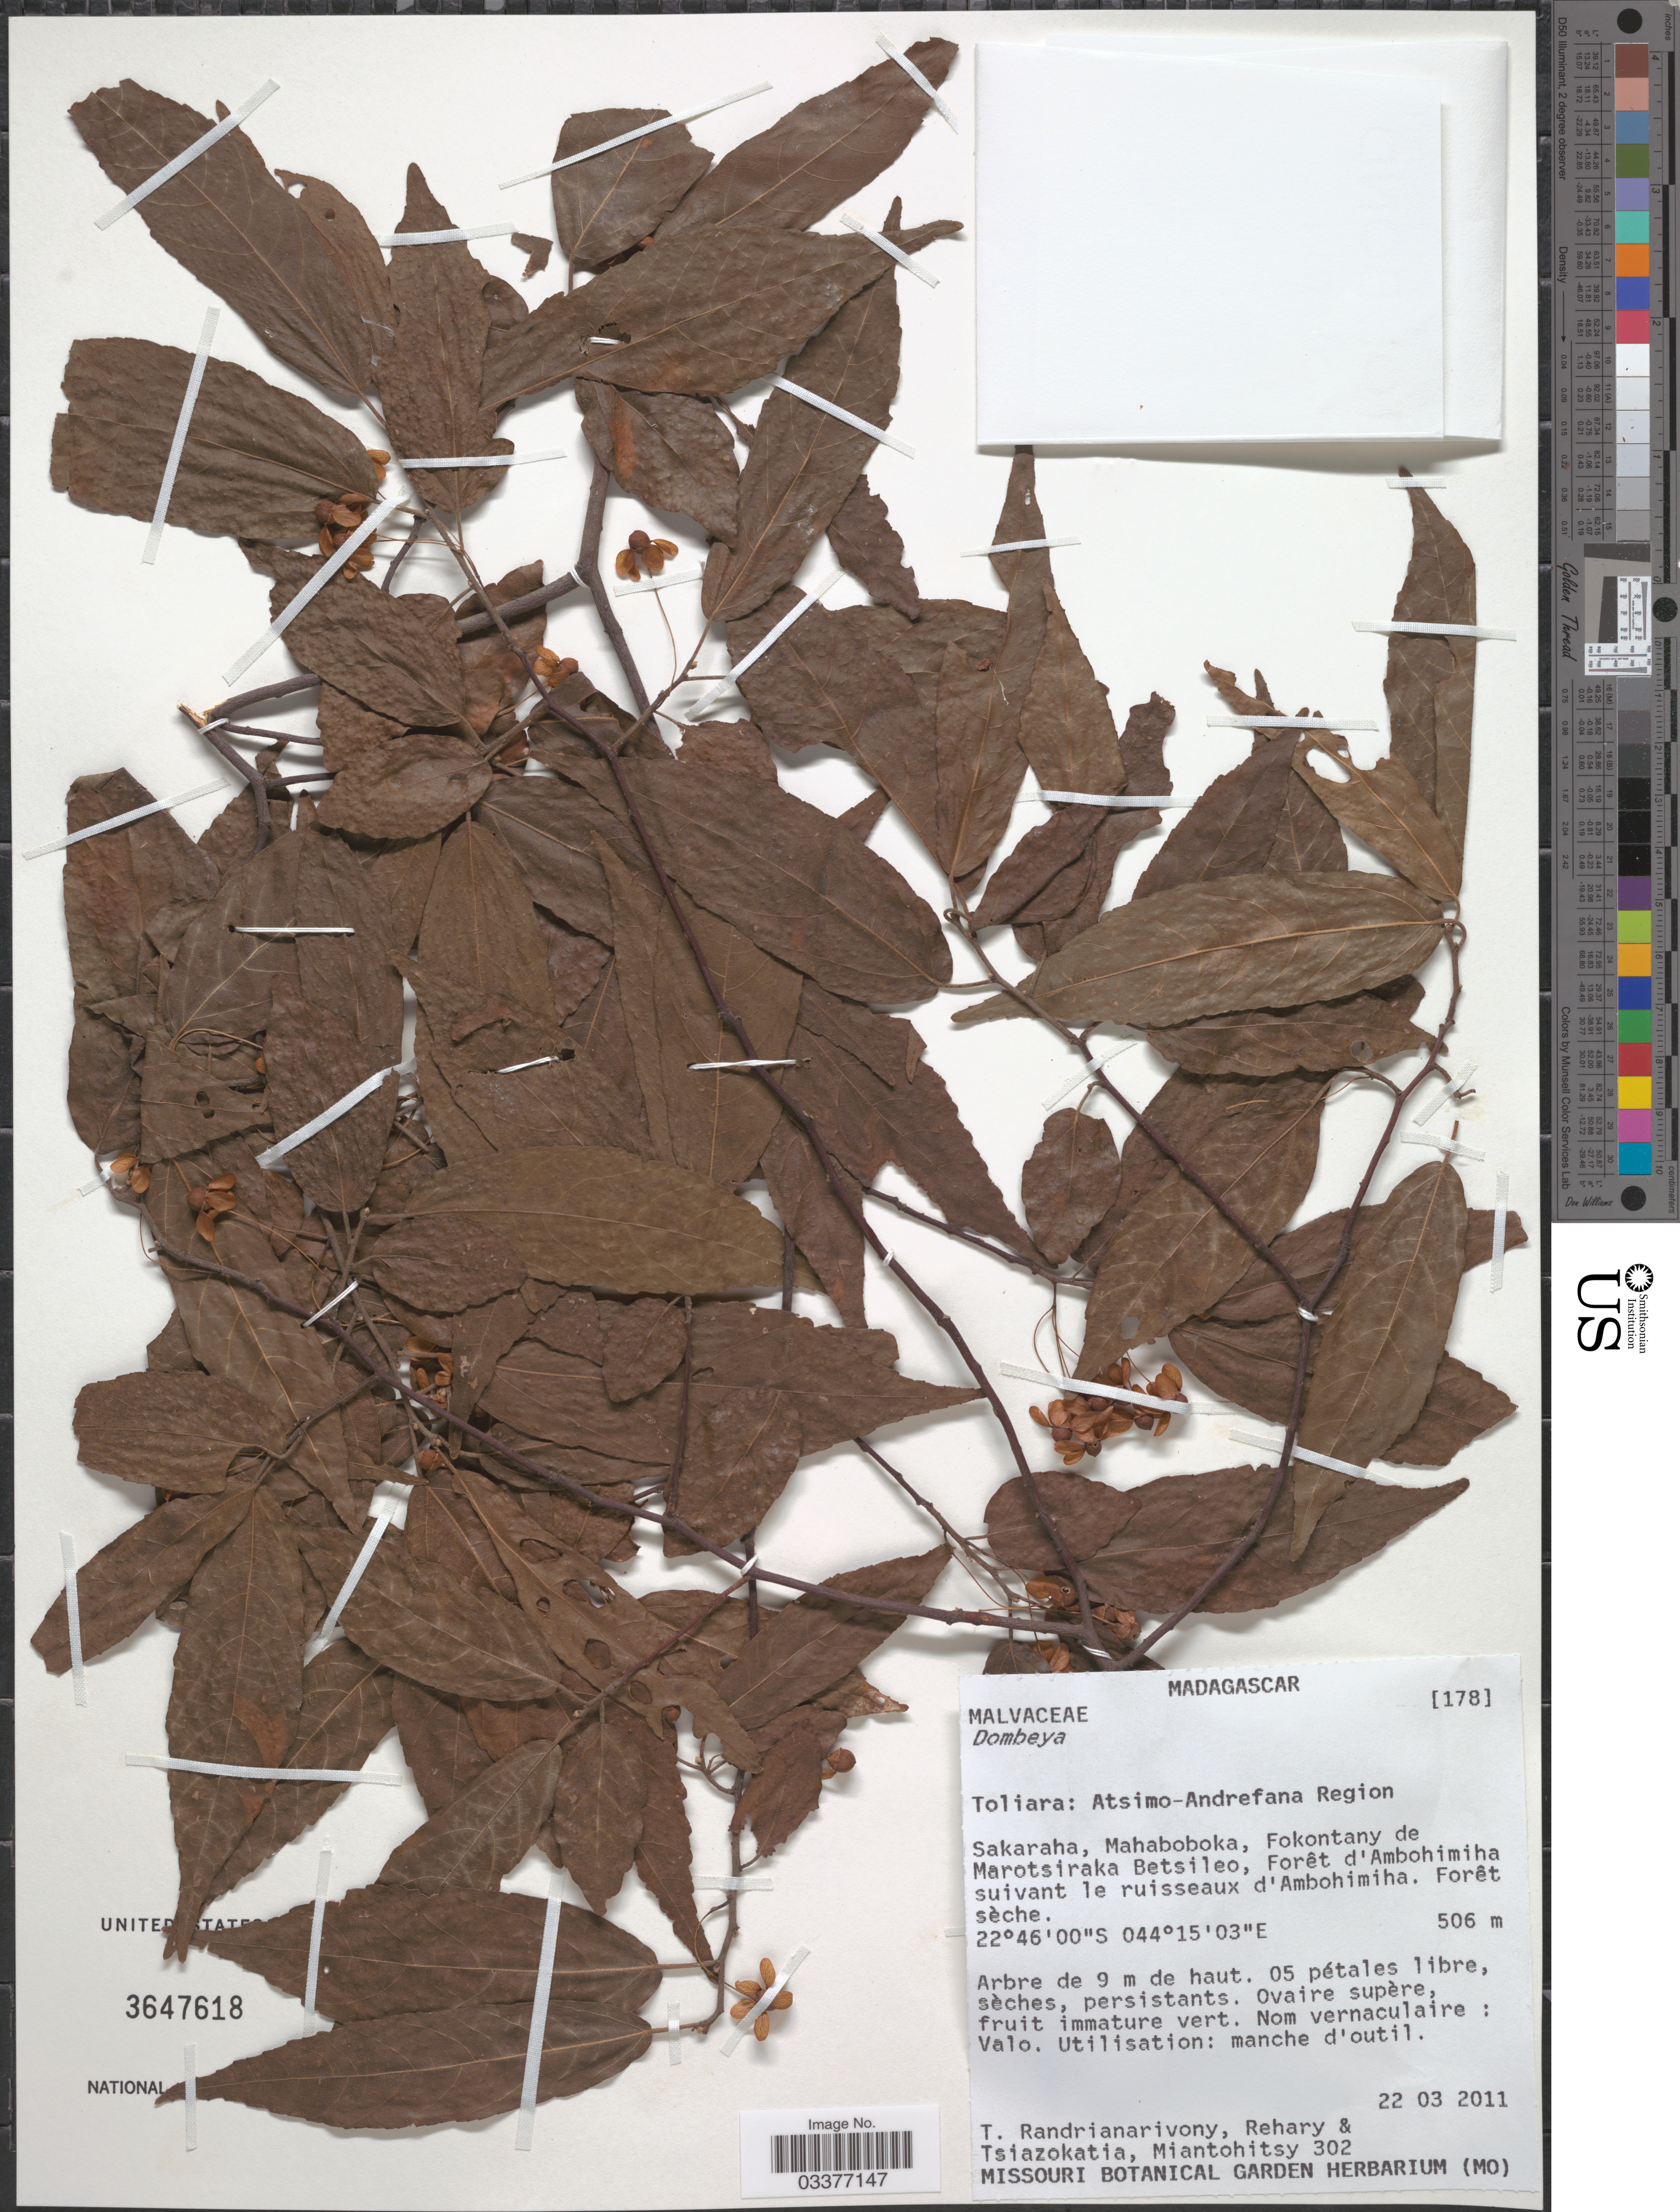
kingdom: Plantae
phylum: Tracheophyta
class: Magnoliopsida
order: Malvales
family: Malvaceae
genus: Dombeya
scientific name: Dombeya sp.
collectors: T. Randrianarivony, Rehary, Tsiazokatia & M. Miantohitsy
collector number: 302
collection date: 2011-03-22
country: Madagascar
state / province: Atsimo-Andrefana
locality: Atsimo-Andrefana Region. Sakaraha, Mahaboboka, Fokontany de Marotsiraka Betsileo, Forêt d'Ambohimiha suivant le ruisseaux d'Ambohimiha.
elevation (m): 506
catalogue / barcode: US 3647618